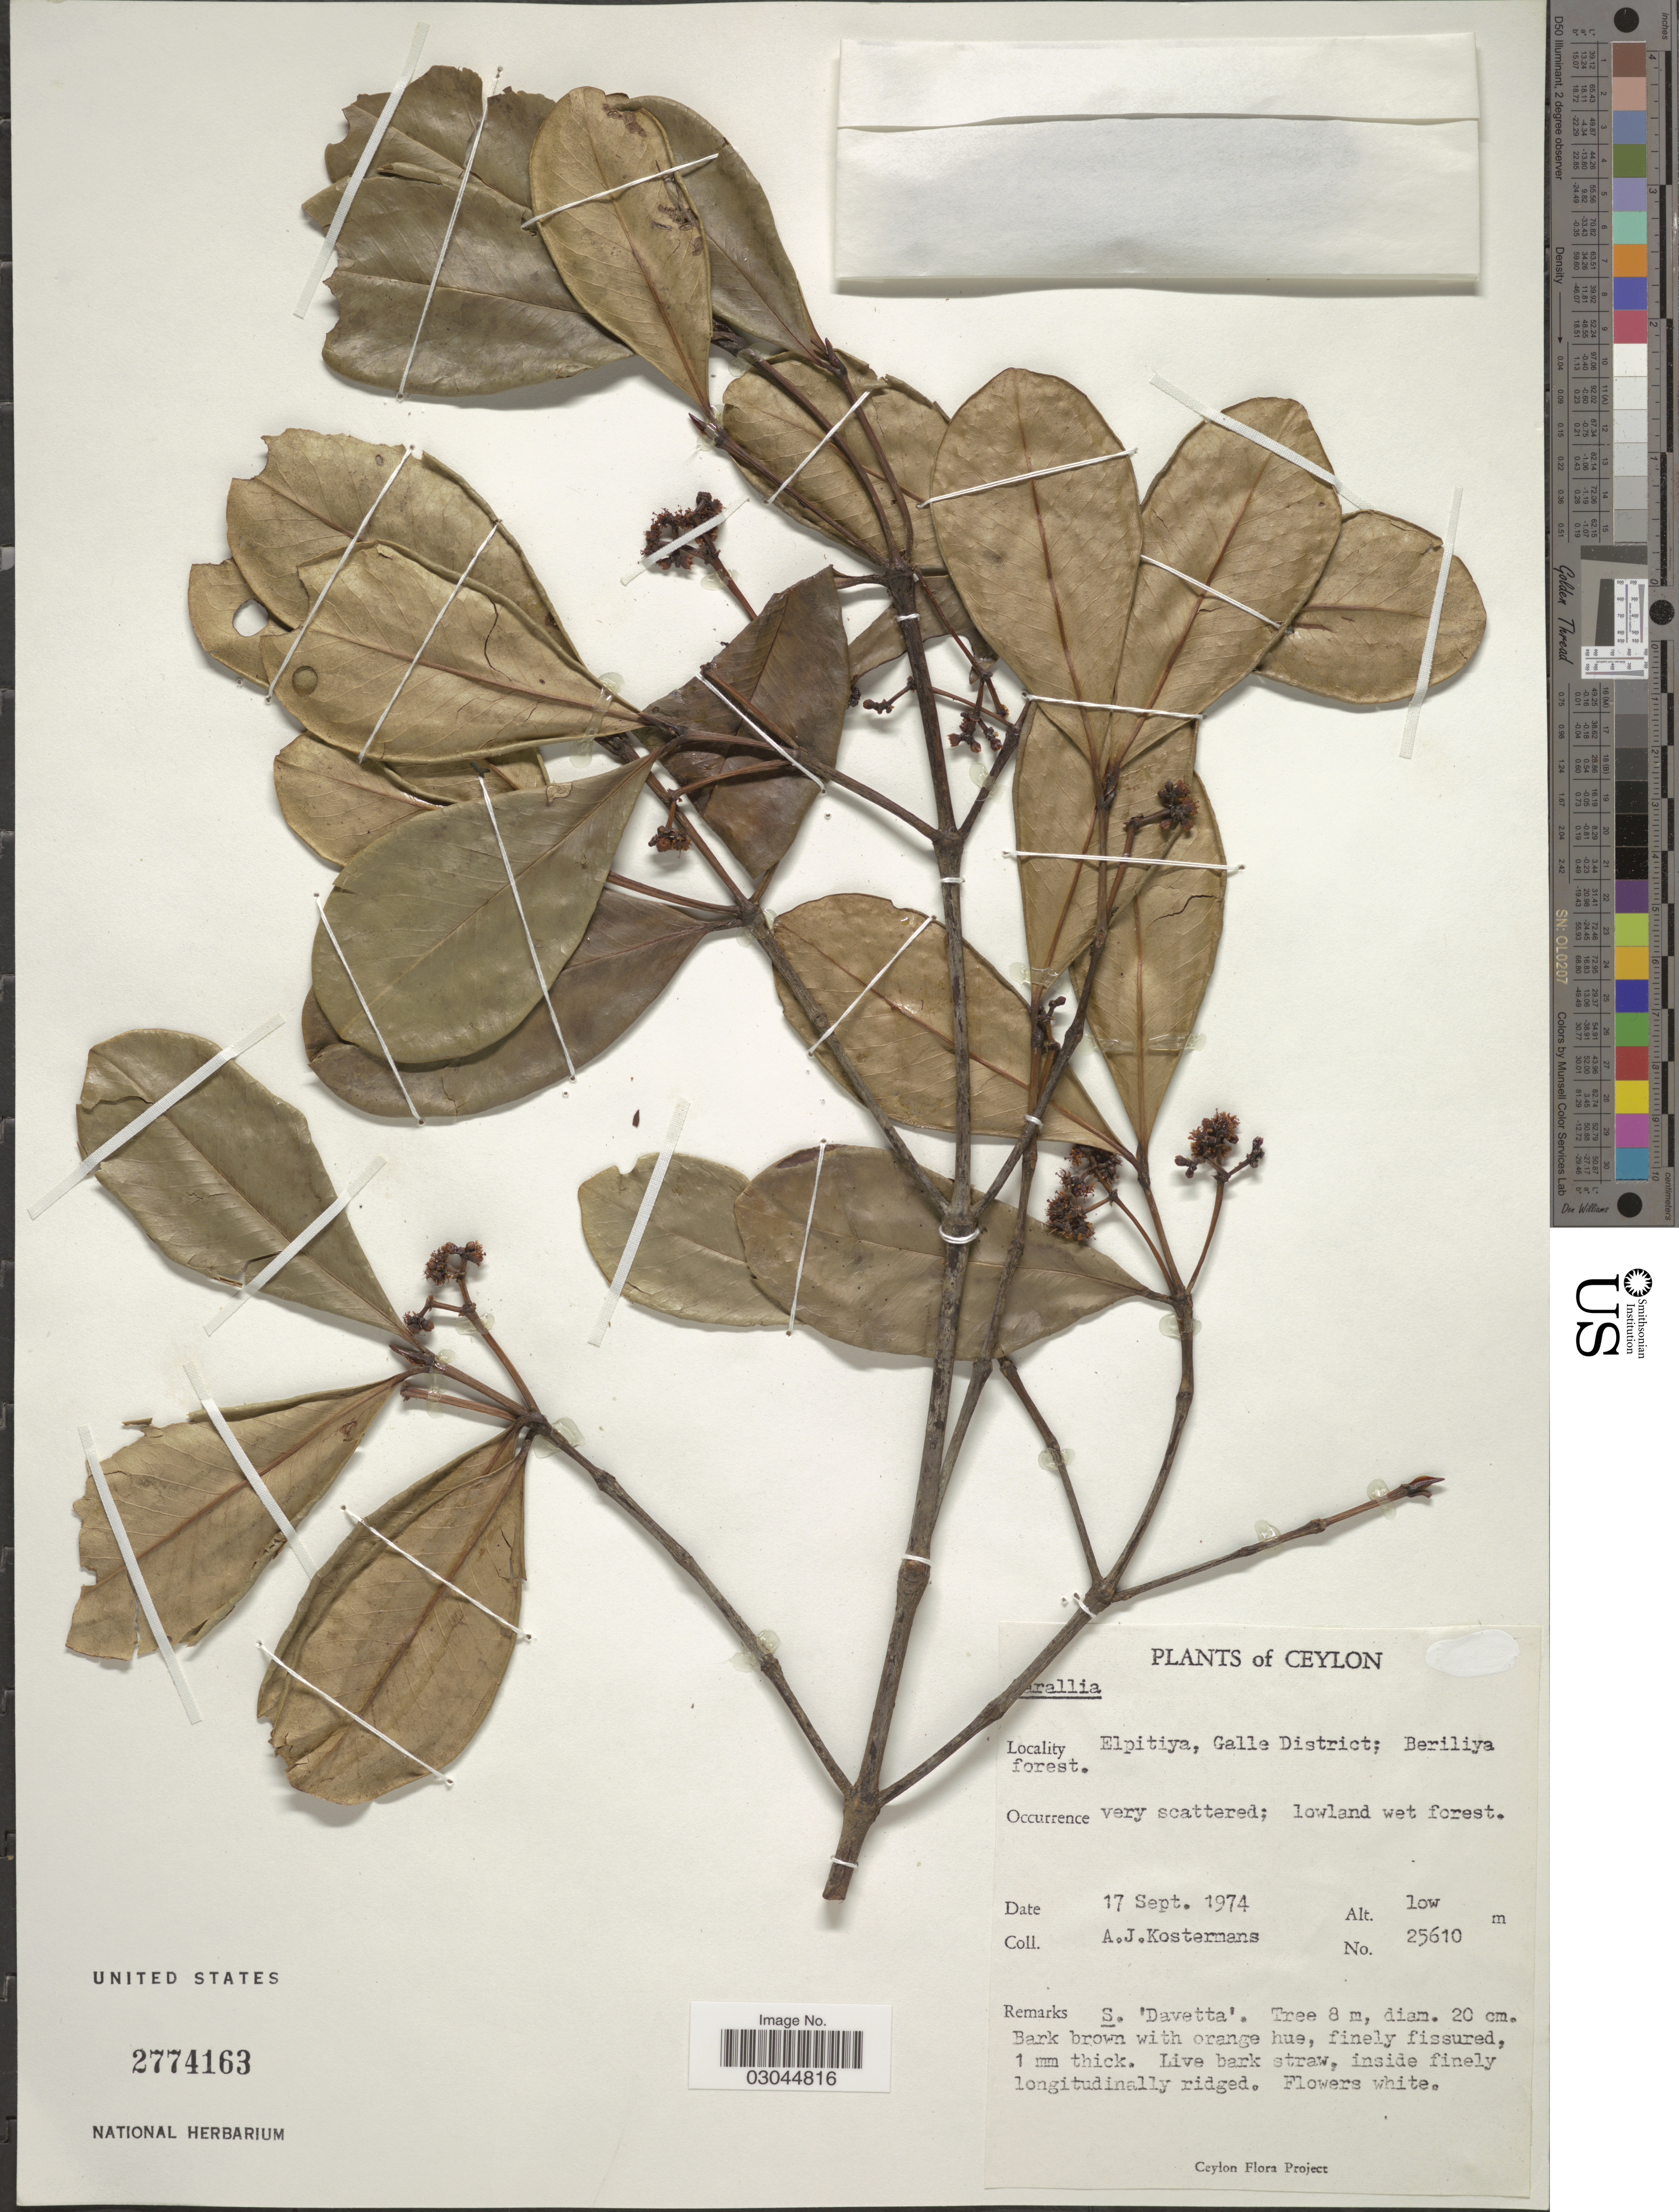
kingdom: Plantae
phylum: Tracheophyta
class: Magnoliopsida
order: Malpighiales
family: Rhizophoraceae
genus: Carallia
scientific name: Carallia sp.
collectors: A. J. G. Kostermans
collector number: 25610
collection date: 1974-09-17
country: Sri Lanka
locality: Ceylon. Elpitiya, Galle District; Beriliya forest.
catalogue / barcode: US 2774163